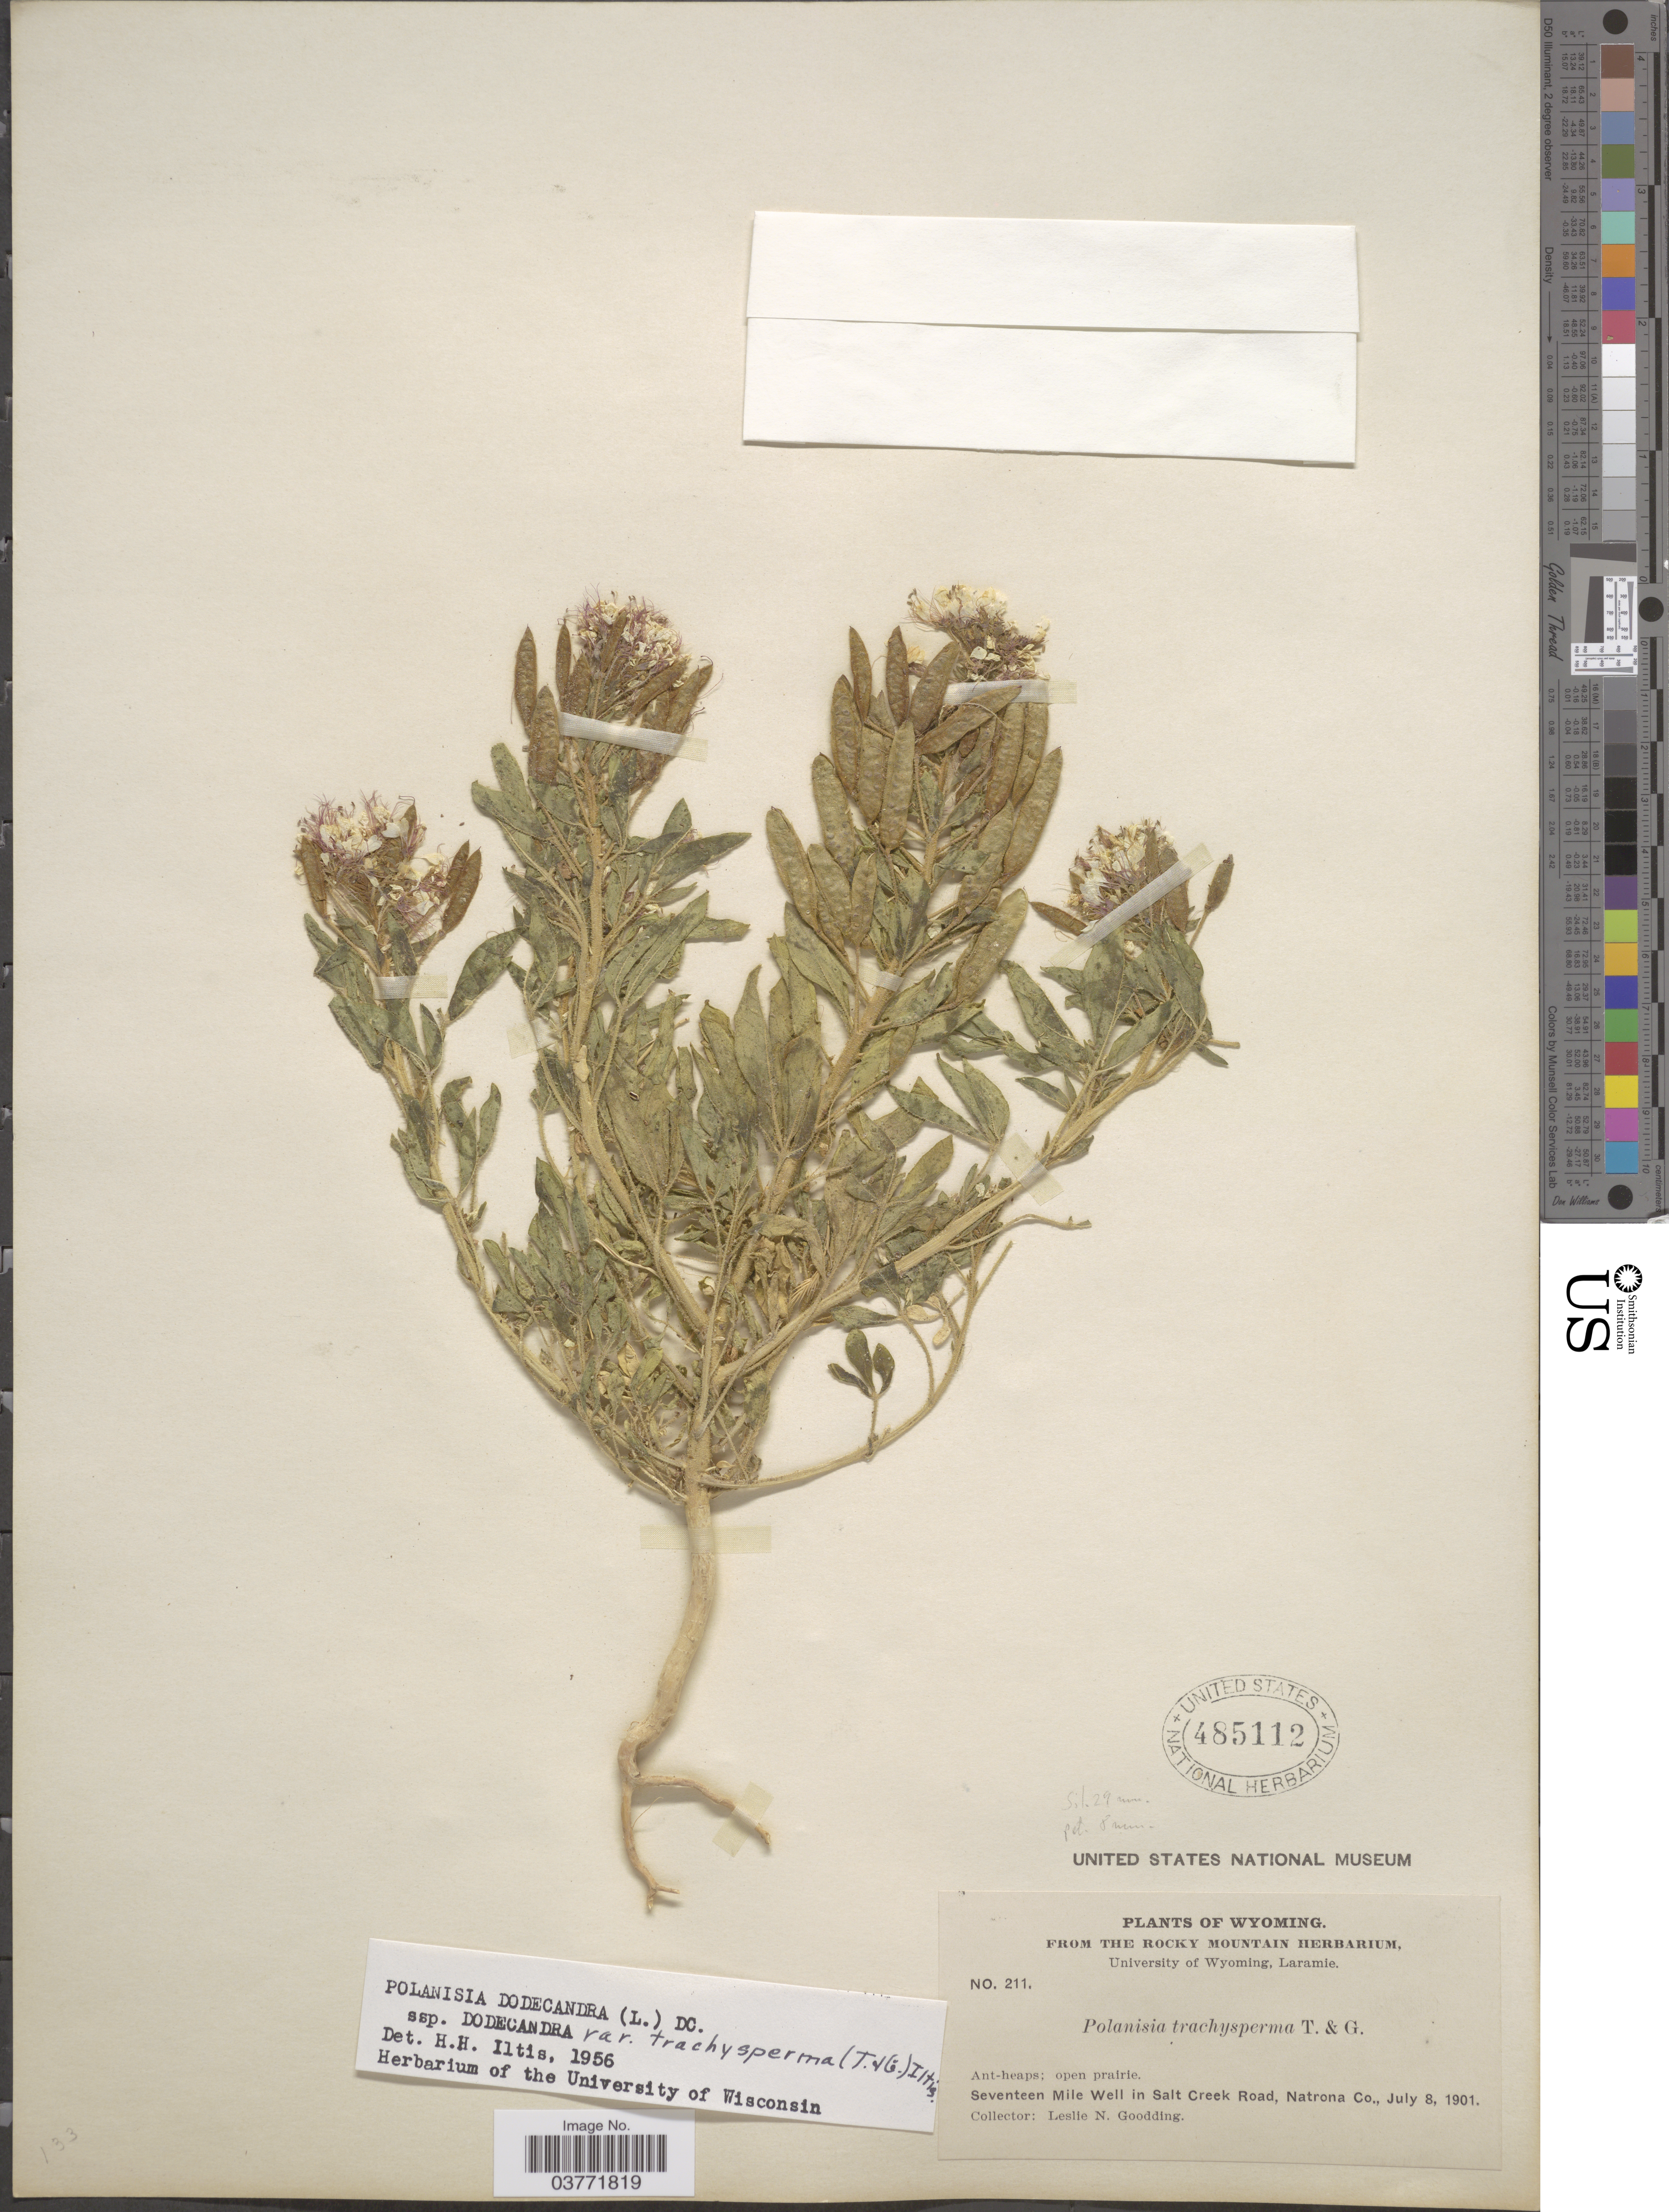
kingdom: Plantae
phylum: Tracheophyta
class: Magnoliopsida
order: Brassicales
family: Cleomaceae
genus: Polanisia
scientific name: Polanisia trachysperma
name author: Torr. & A. Gray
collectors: L. N. Goodding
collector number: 211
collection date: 1901-07-08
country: United States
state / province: Wyoming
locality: Seventeen Mile Well in Salt Creek Road, Natrona Co.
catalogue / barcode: US 485112